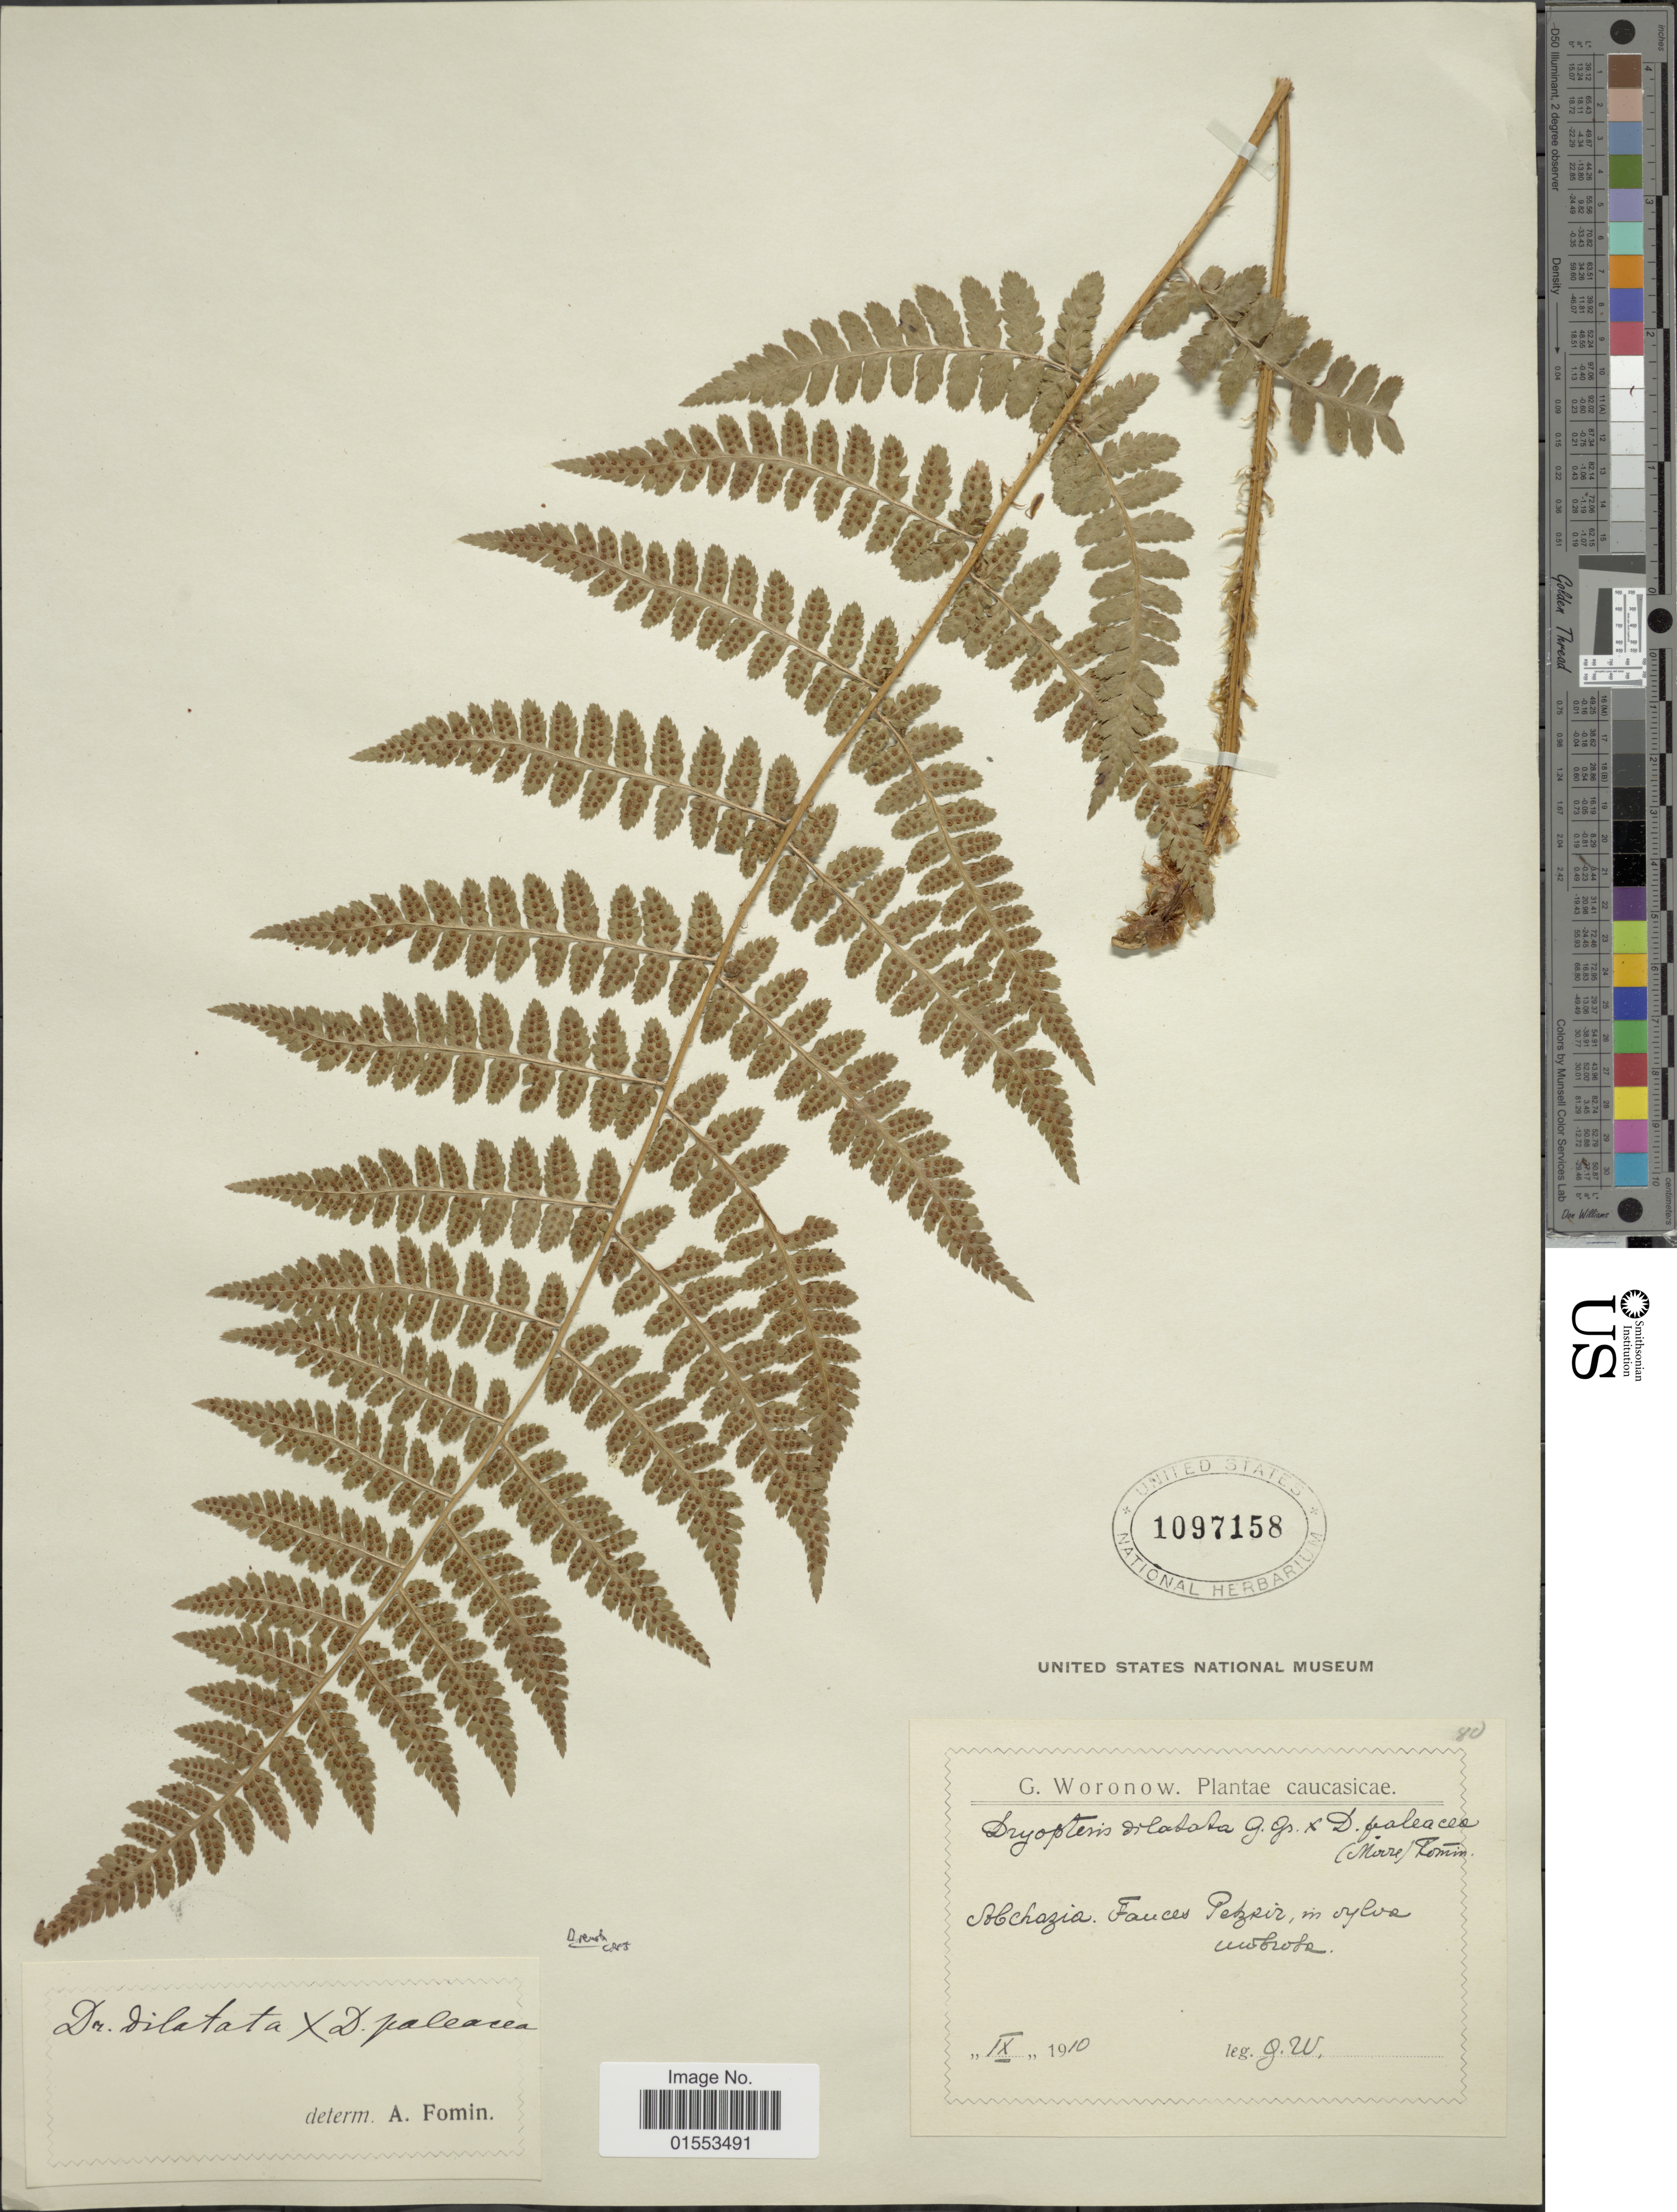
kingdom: Plantae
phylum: Tracheophyta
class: Polypodiopsida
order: Polypodiales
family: Dryopteridaceae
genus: Dryopteris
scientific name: Dryopteris remota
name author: (A. Braun) Hayek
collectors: G. Woronow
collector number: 80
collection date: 1910-09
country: Georgia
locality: Caucasicae. Abkhazia. Fauces Petrir, in sylva uwwbrofe.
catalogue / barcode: US 1097158